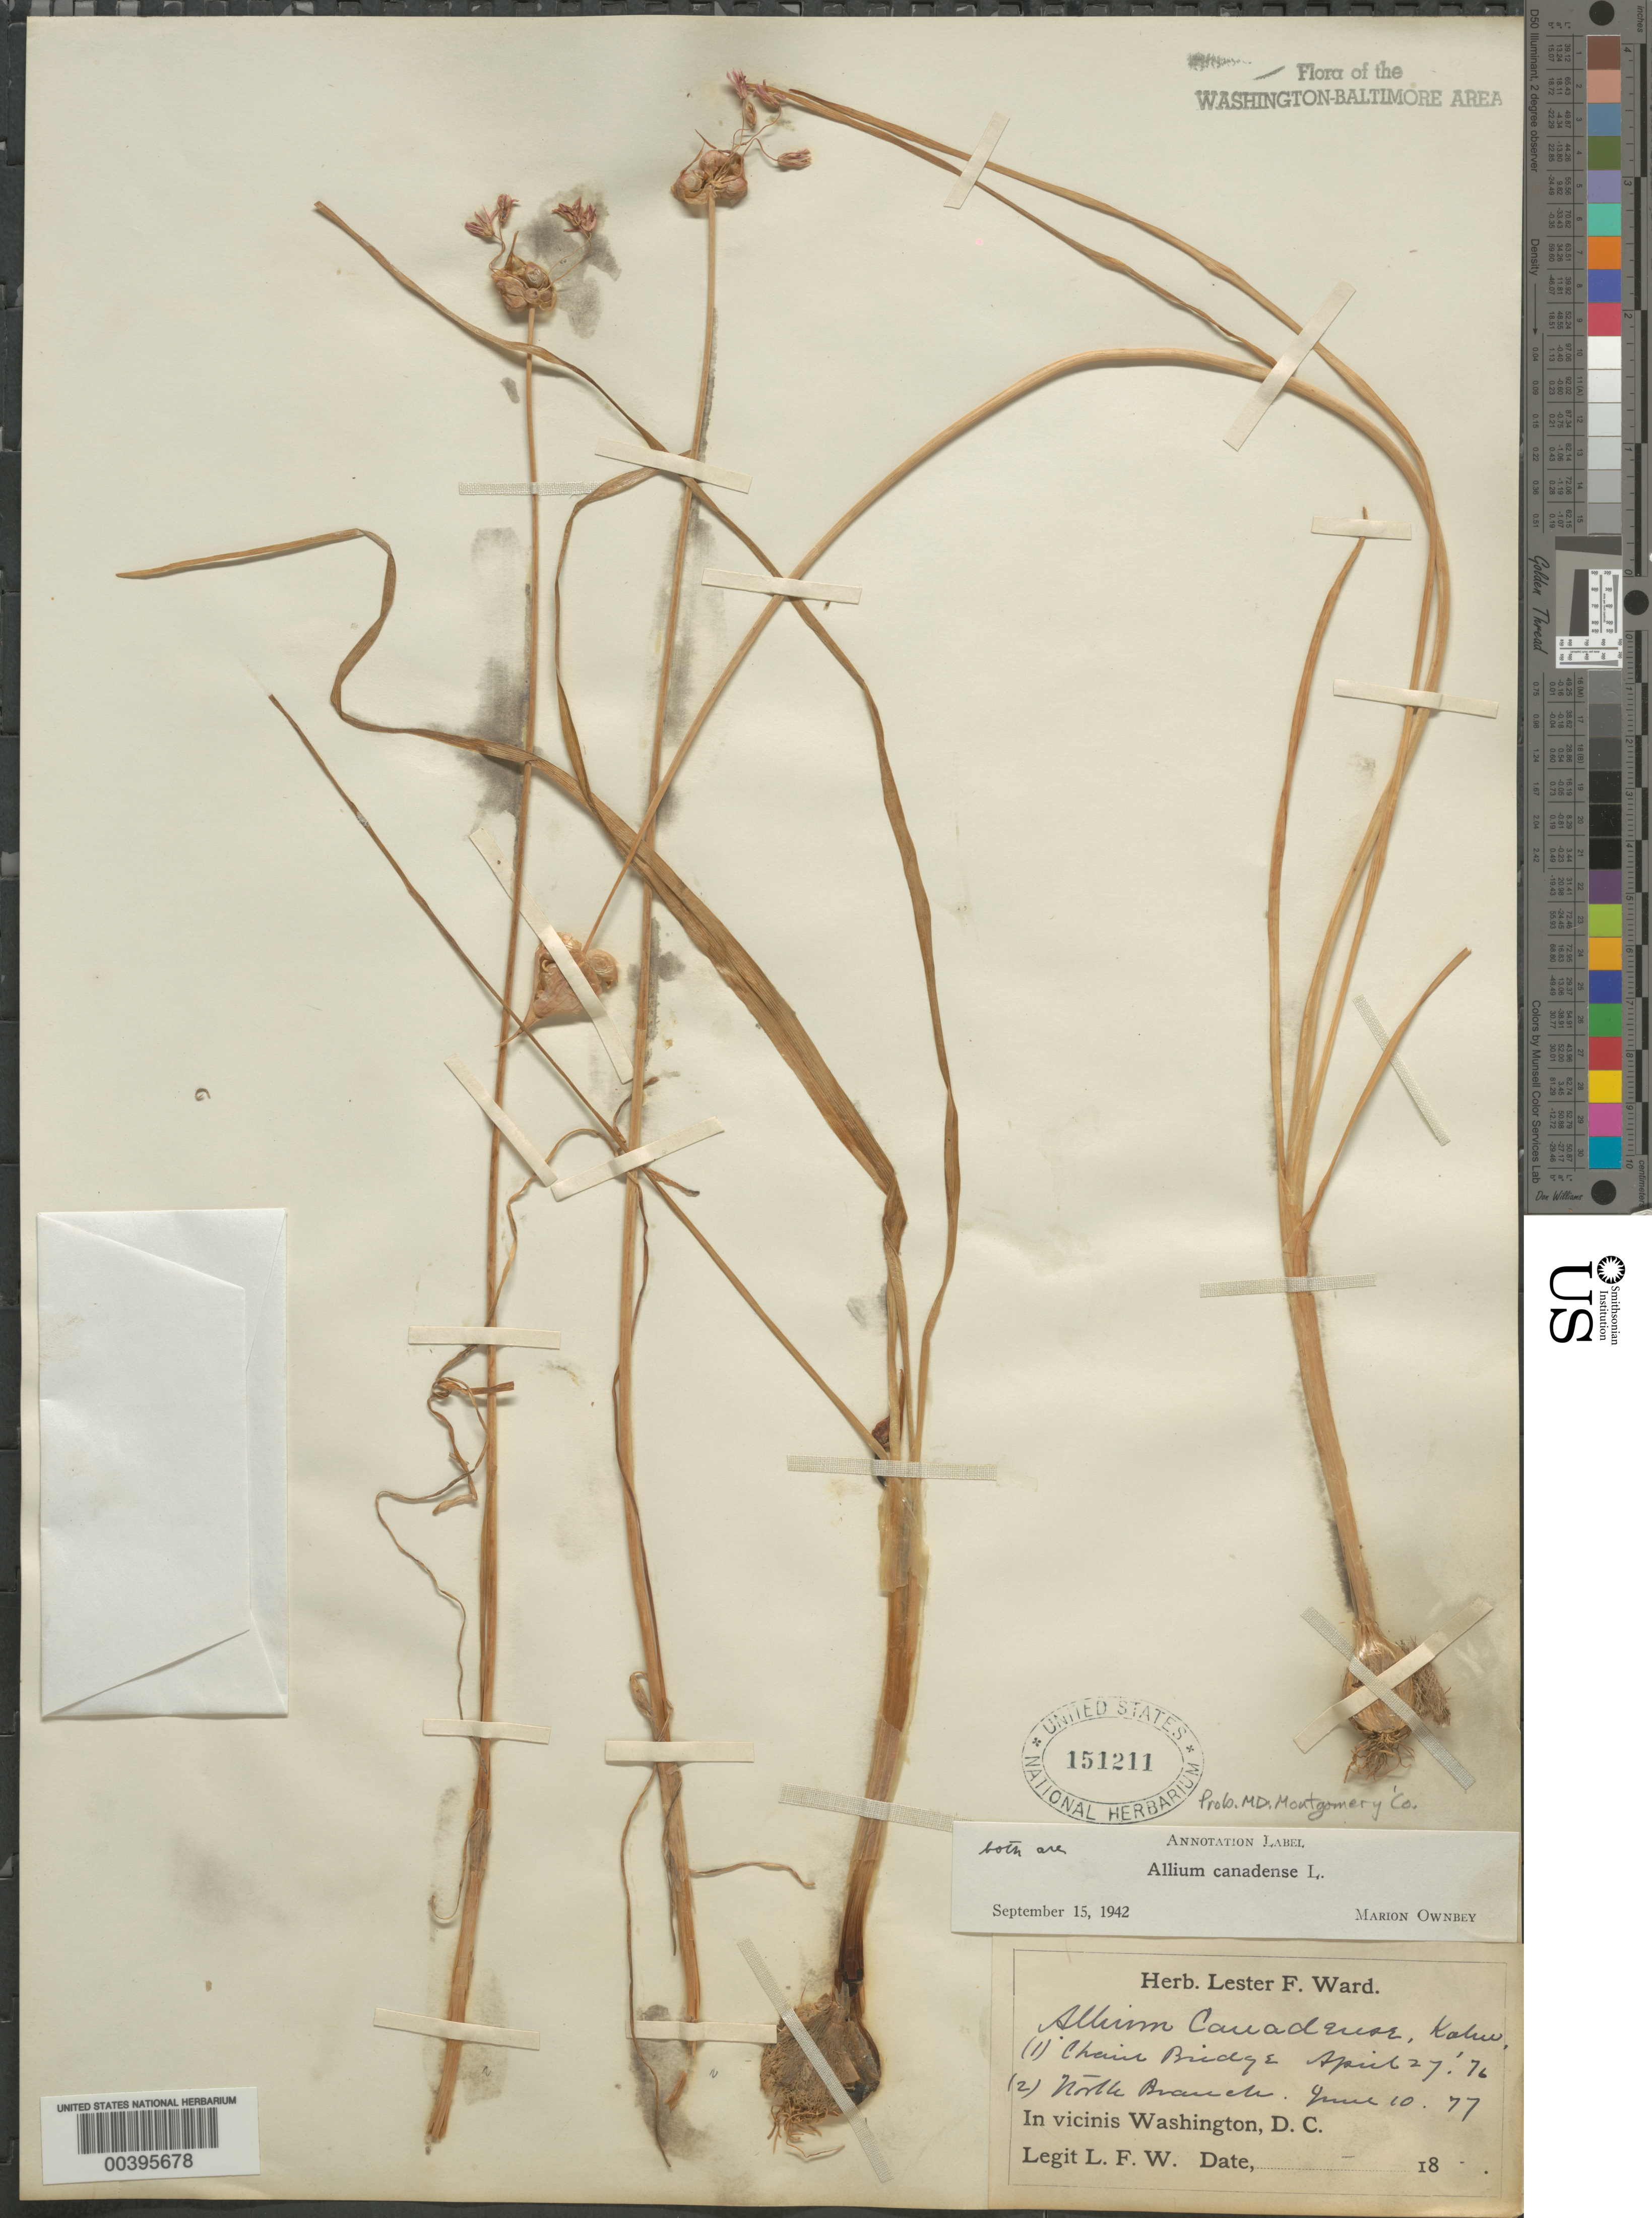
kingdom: Plantae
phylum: Tracheophyta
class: Liliopsida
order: Asparagales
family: Amaryllidaceae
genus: Allium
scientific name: Allium canadense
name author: L.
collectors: L. F. Ward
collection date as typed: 27 Apr 1876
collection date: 1876-04-27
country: United States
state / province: District of Columbia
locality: Chain Bridge C. and O. Canal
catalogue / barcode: US 151211